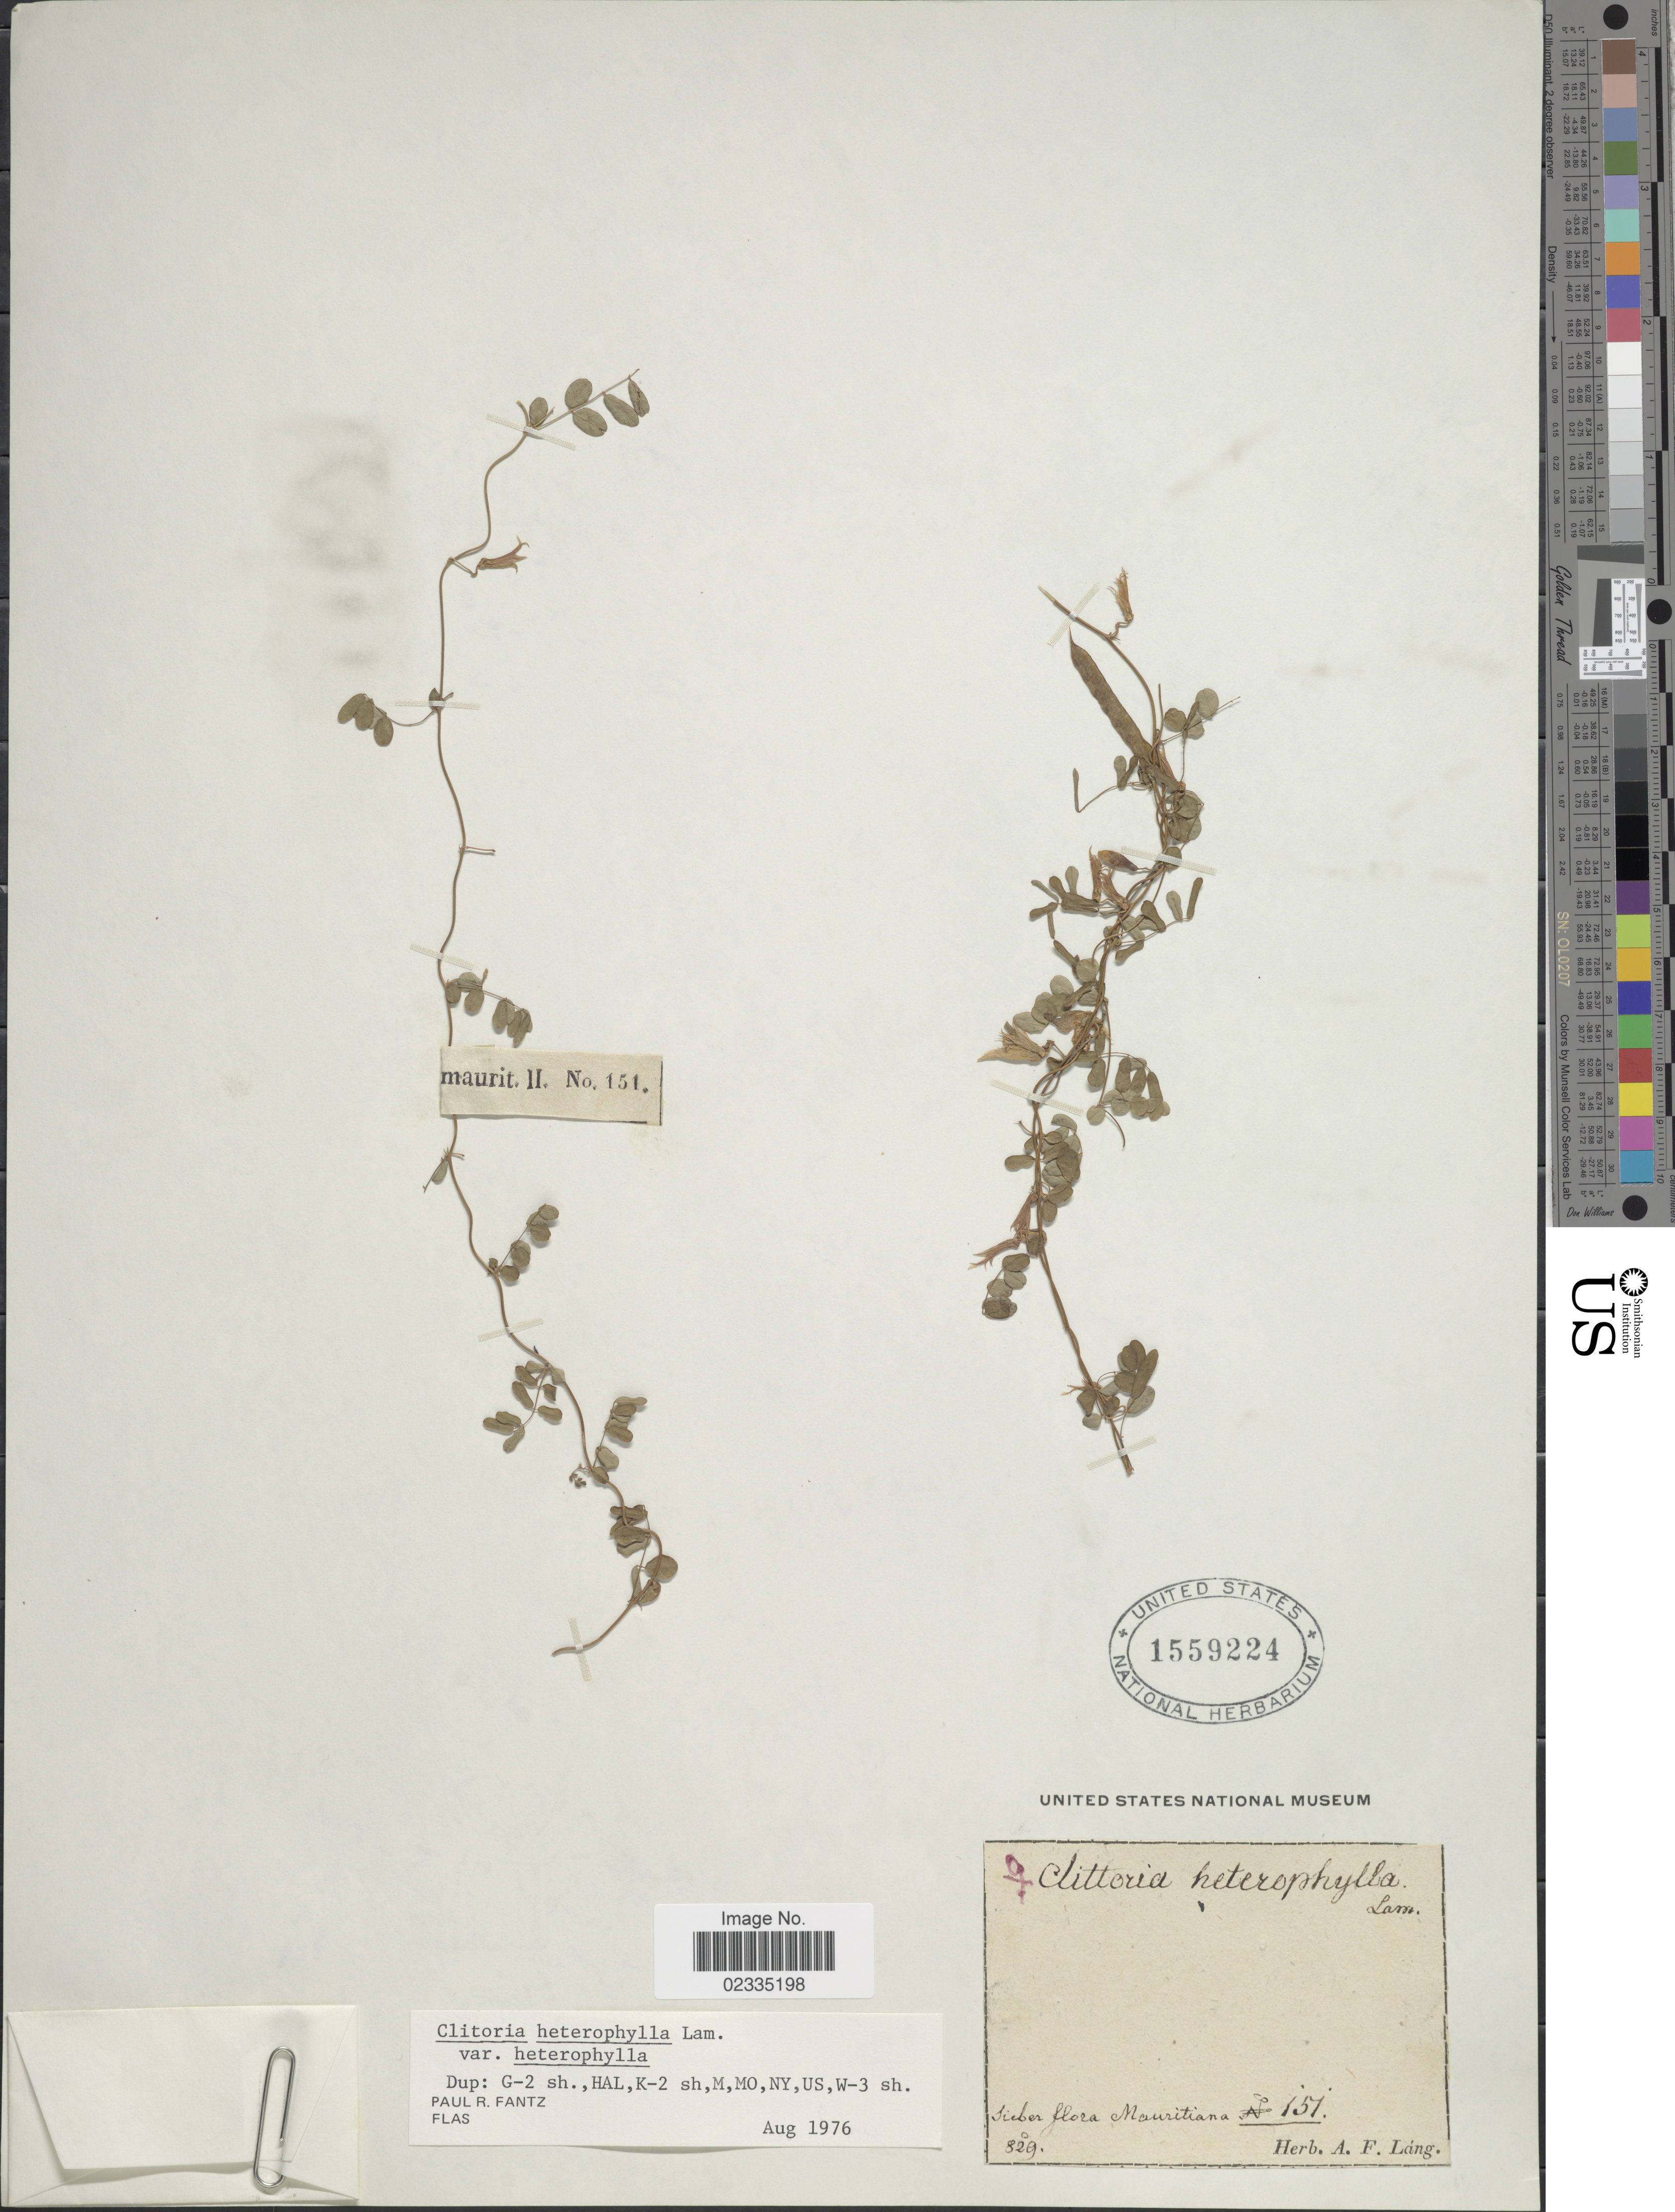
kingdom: Plantae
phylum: Tracheophyta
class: Magnoliopsida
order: Fabales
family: Fabaceae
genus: Clitoria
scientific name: Clitoria heterophylla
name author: Lam.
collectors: Ex herb. A. F. Lang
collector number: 151*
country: Mauritania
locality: Mauritania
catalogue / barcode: US 1559224